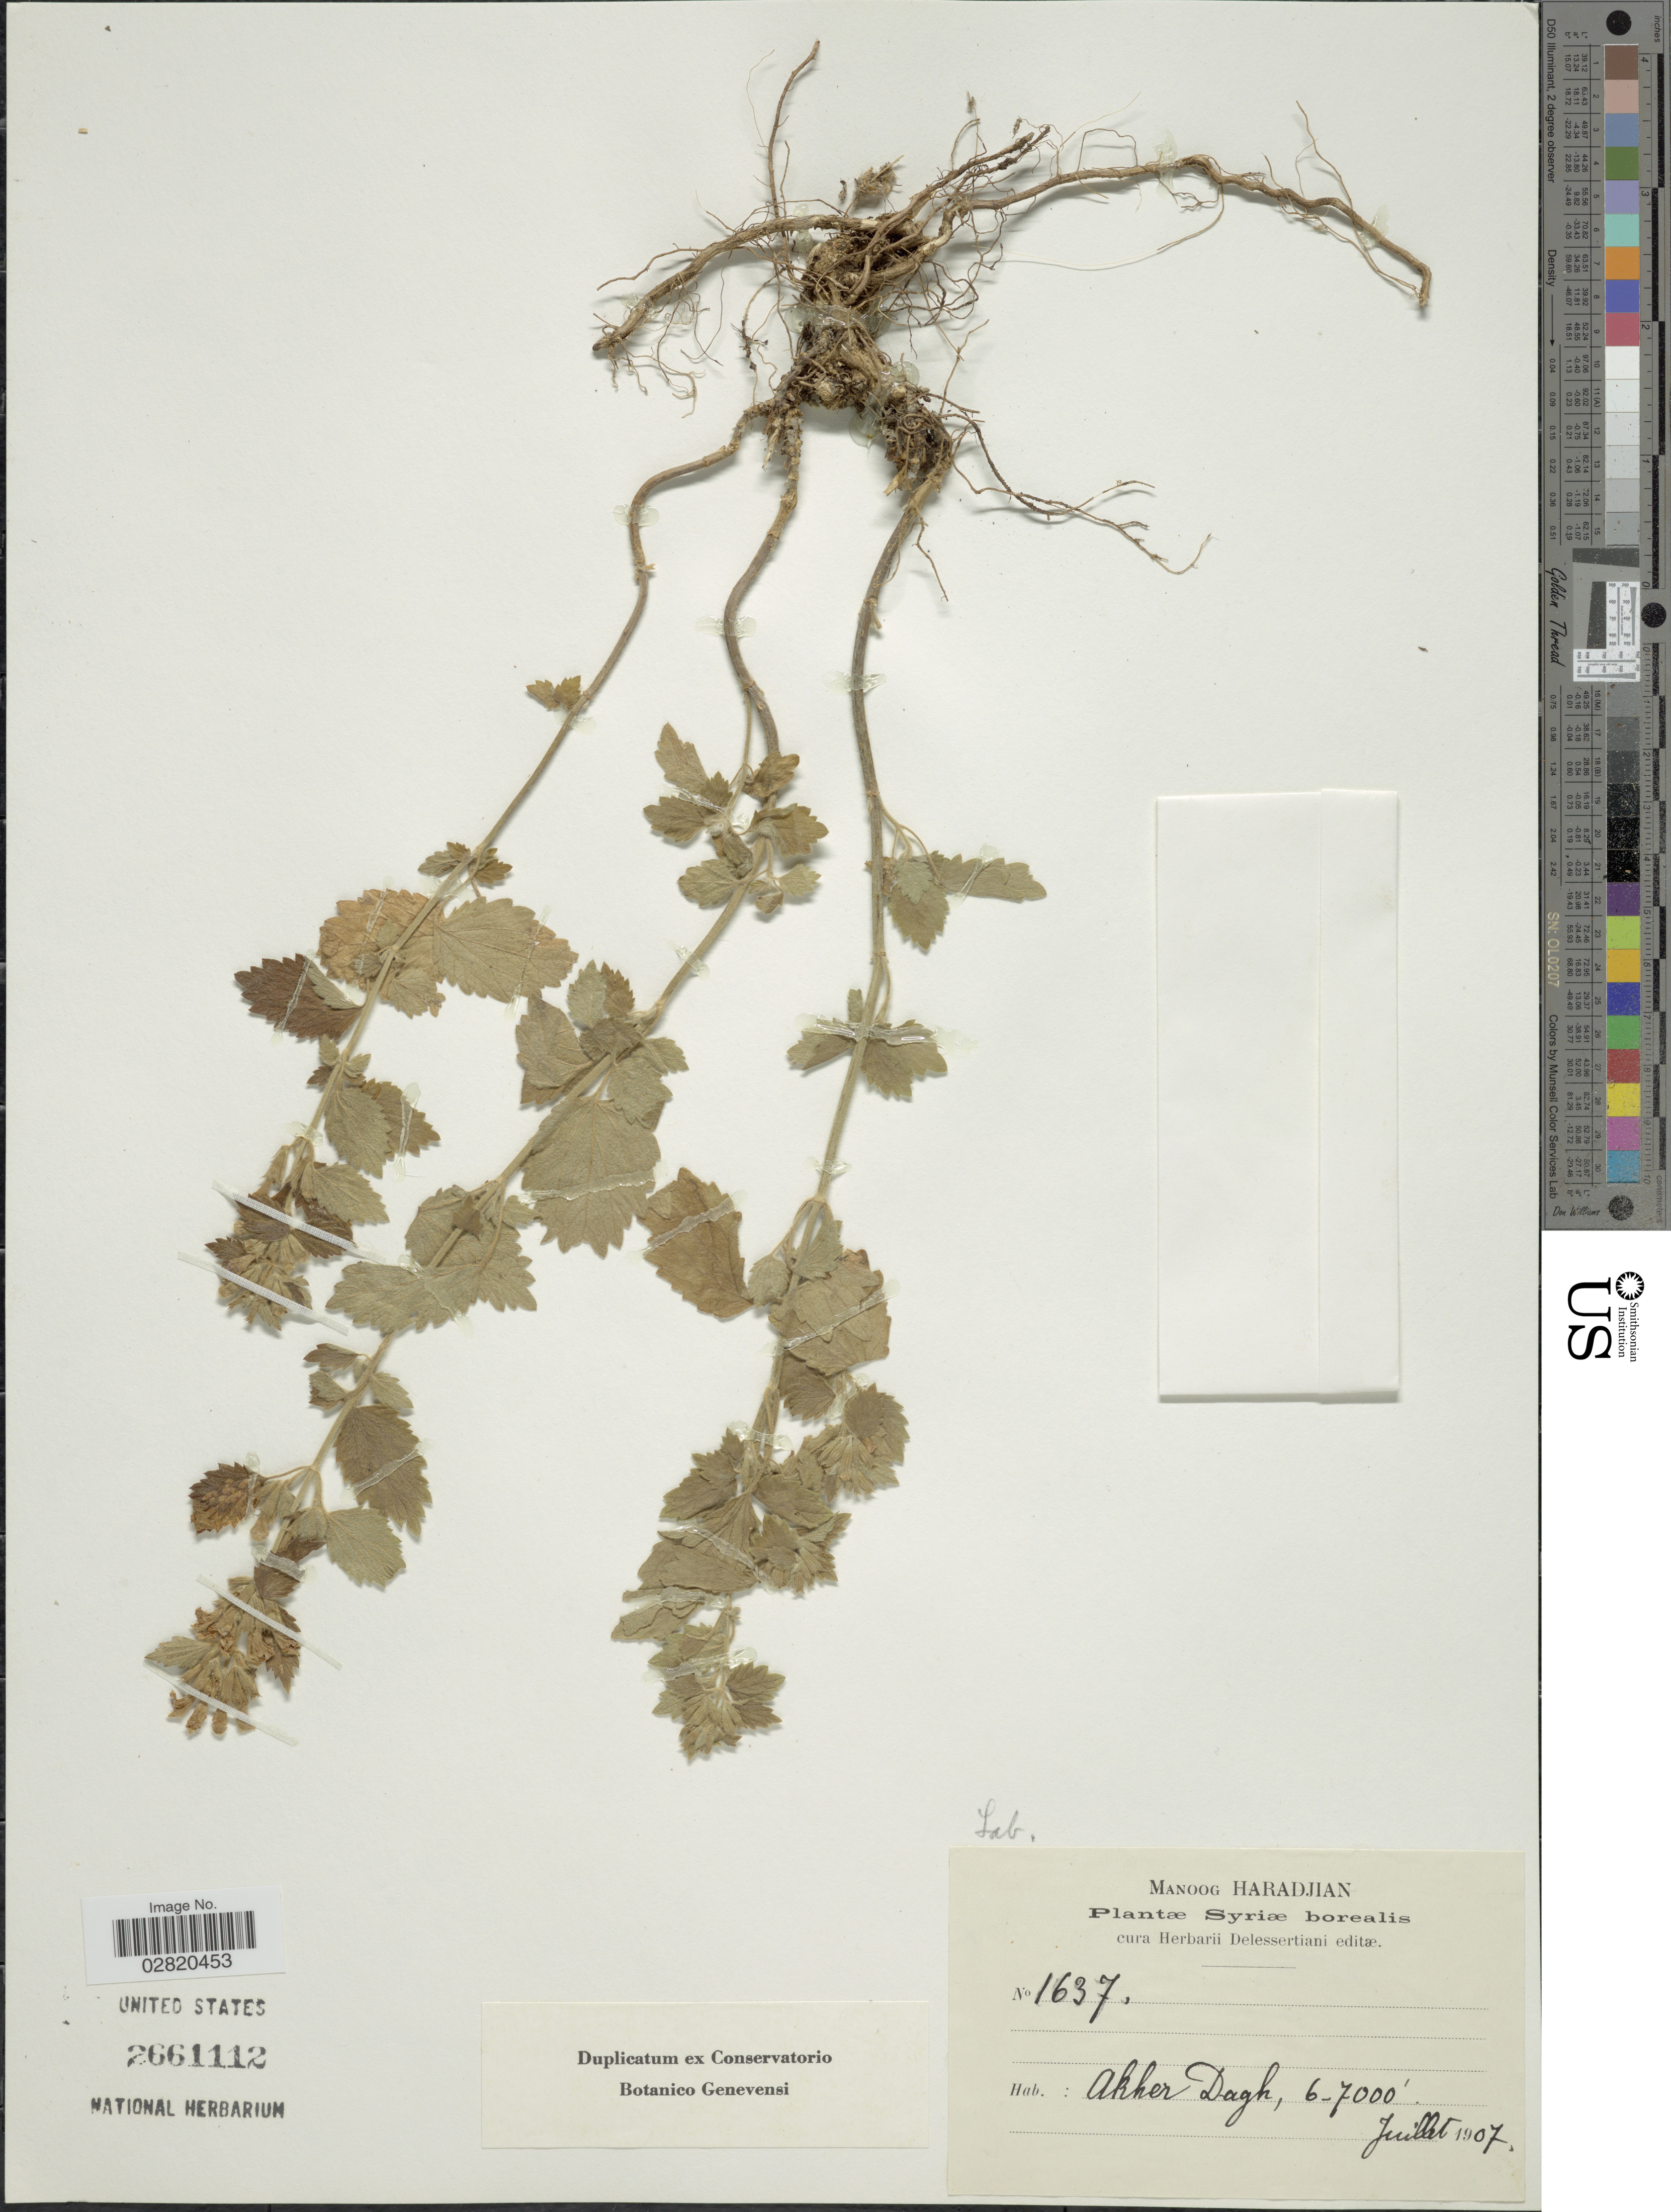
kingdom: Plantae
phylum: Tracheophyta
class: Magnoliopsida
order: Lamiales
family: Lamiaceae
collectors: M. Haradjian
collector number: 1637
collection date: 1907-07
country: Syria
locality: Syriæ borealis. Akker Dagh.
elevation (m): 1829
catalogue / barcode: US 2661112